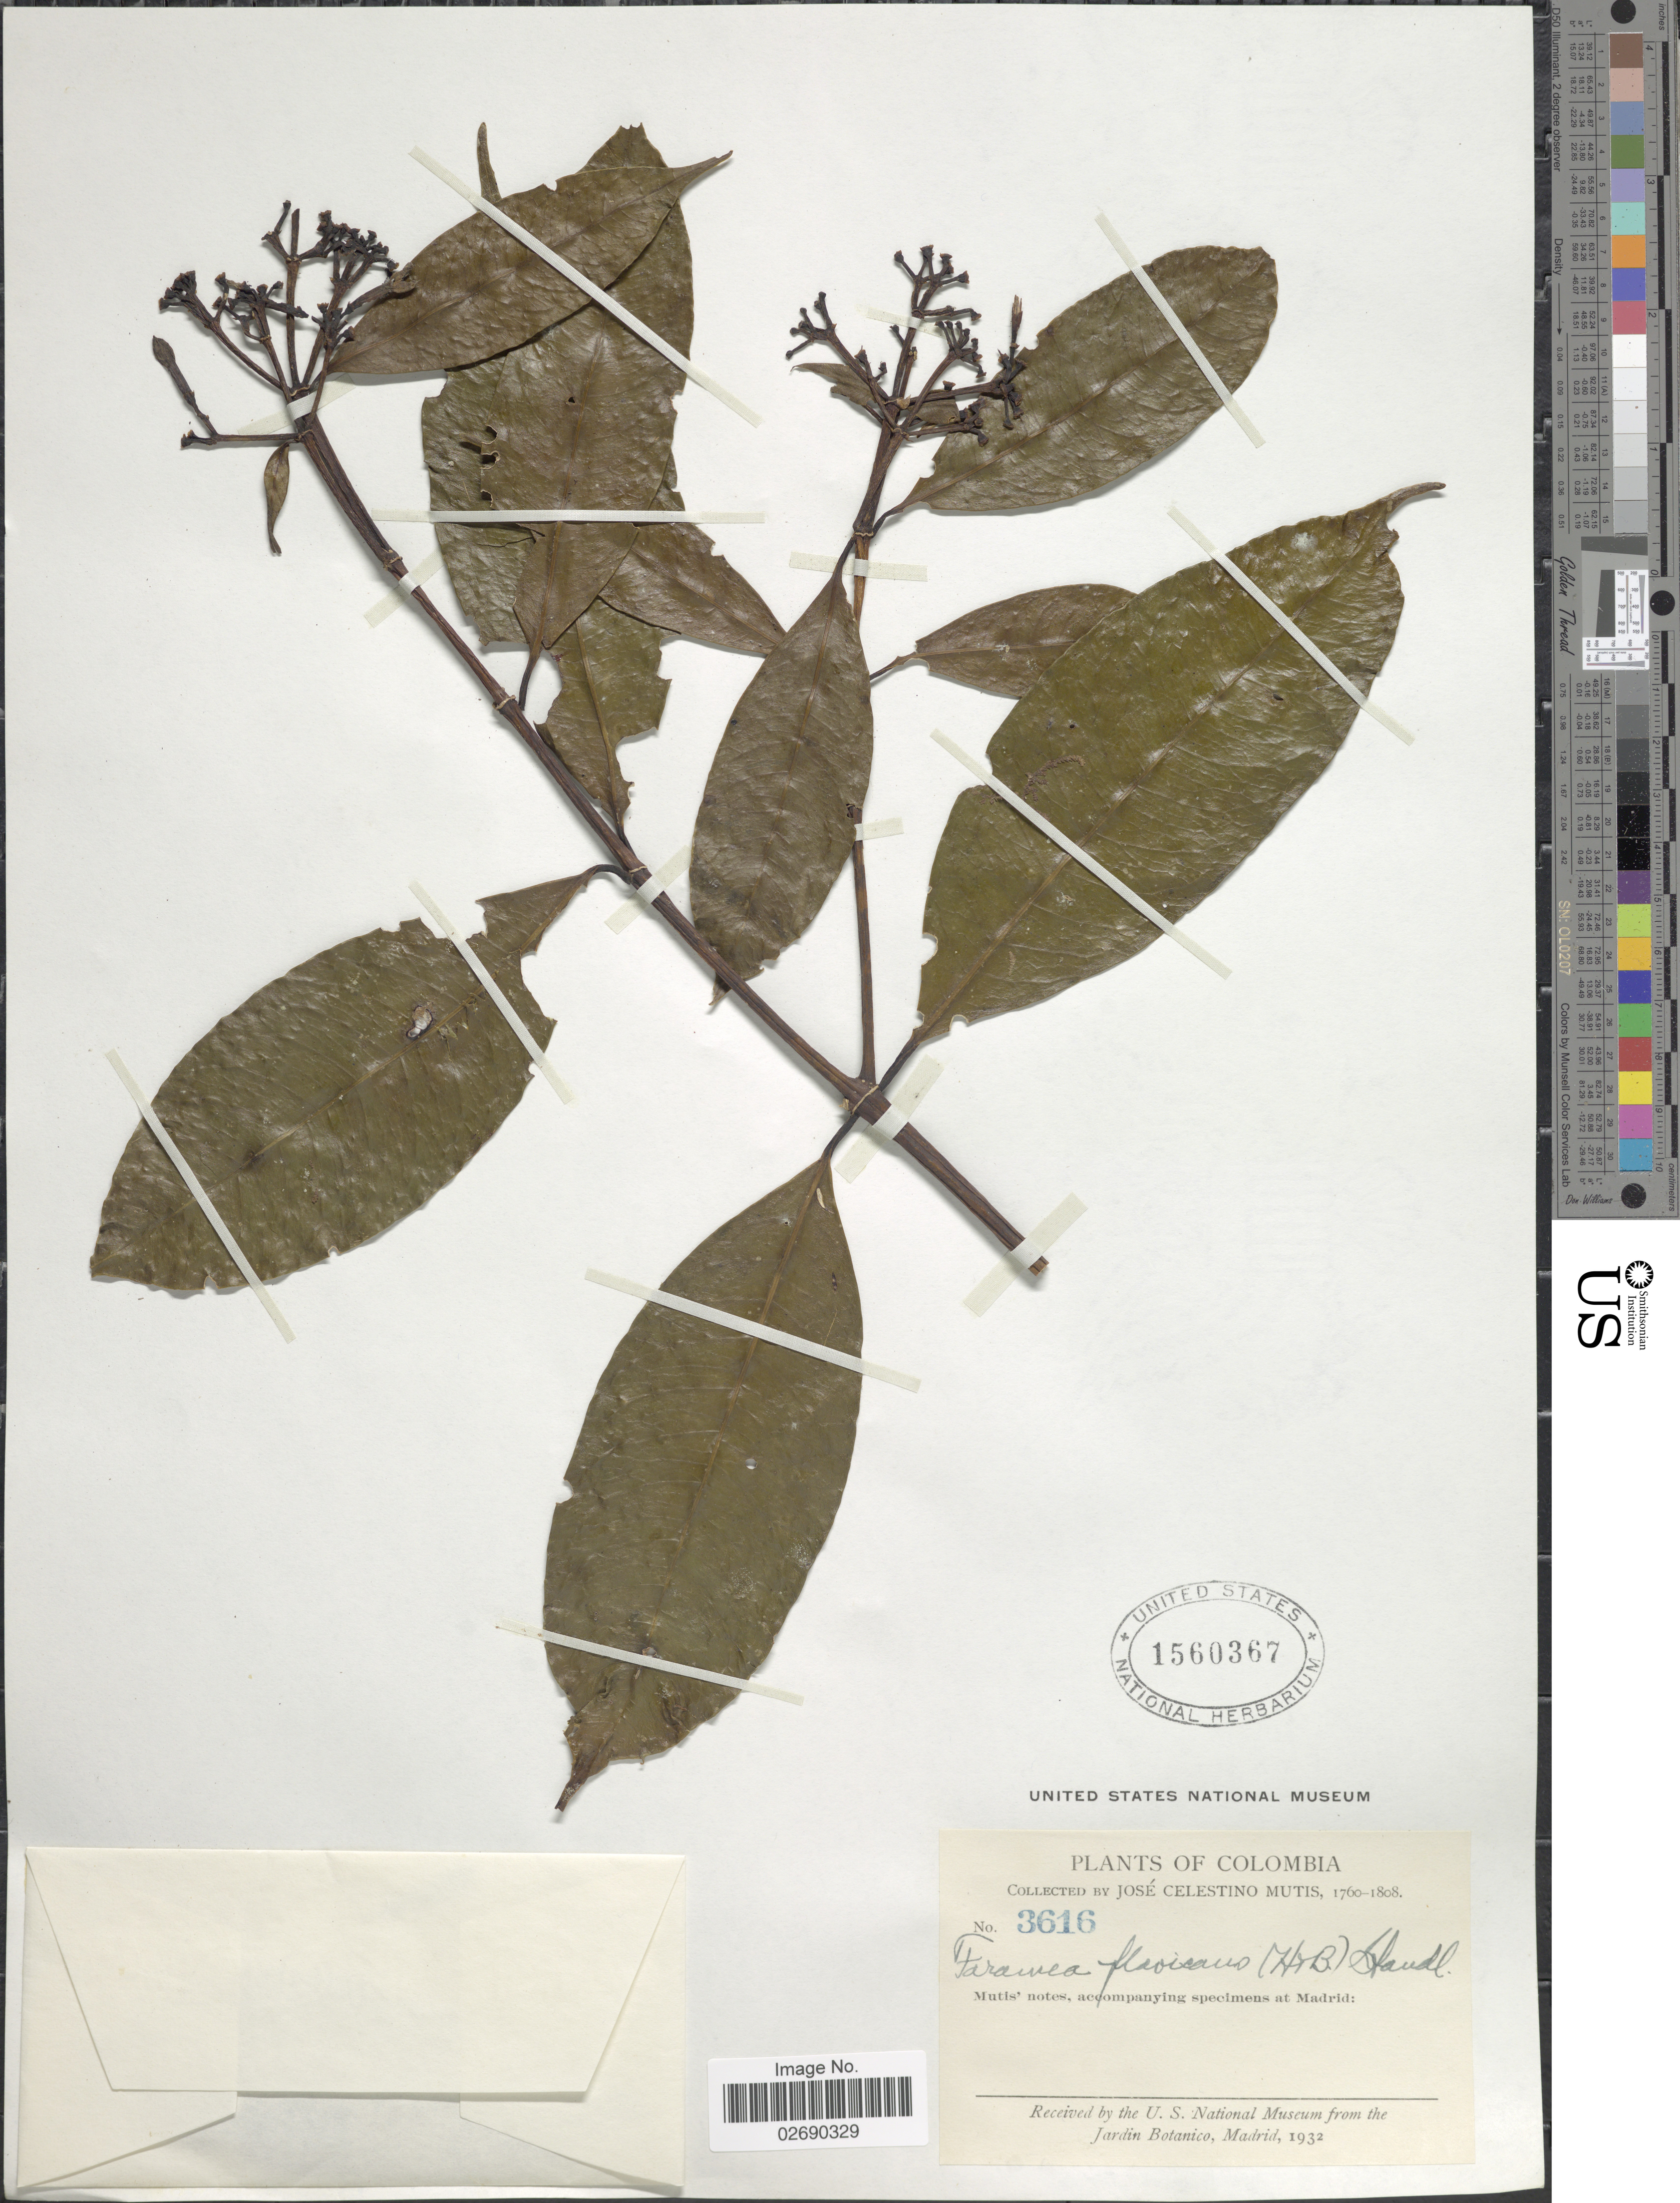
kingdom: Plantae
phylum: Tracheophyta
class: Magnoliopsida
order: Gentianales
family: Rubiaceae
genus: Faramea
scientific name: Faramea flavicans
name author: (Roem. & Schult.) Standl.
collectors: J. C. B. Mutis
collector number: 3616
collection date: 1760/1808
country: Colombia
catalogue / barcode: US 1560367